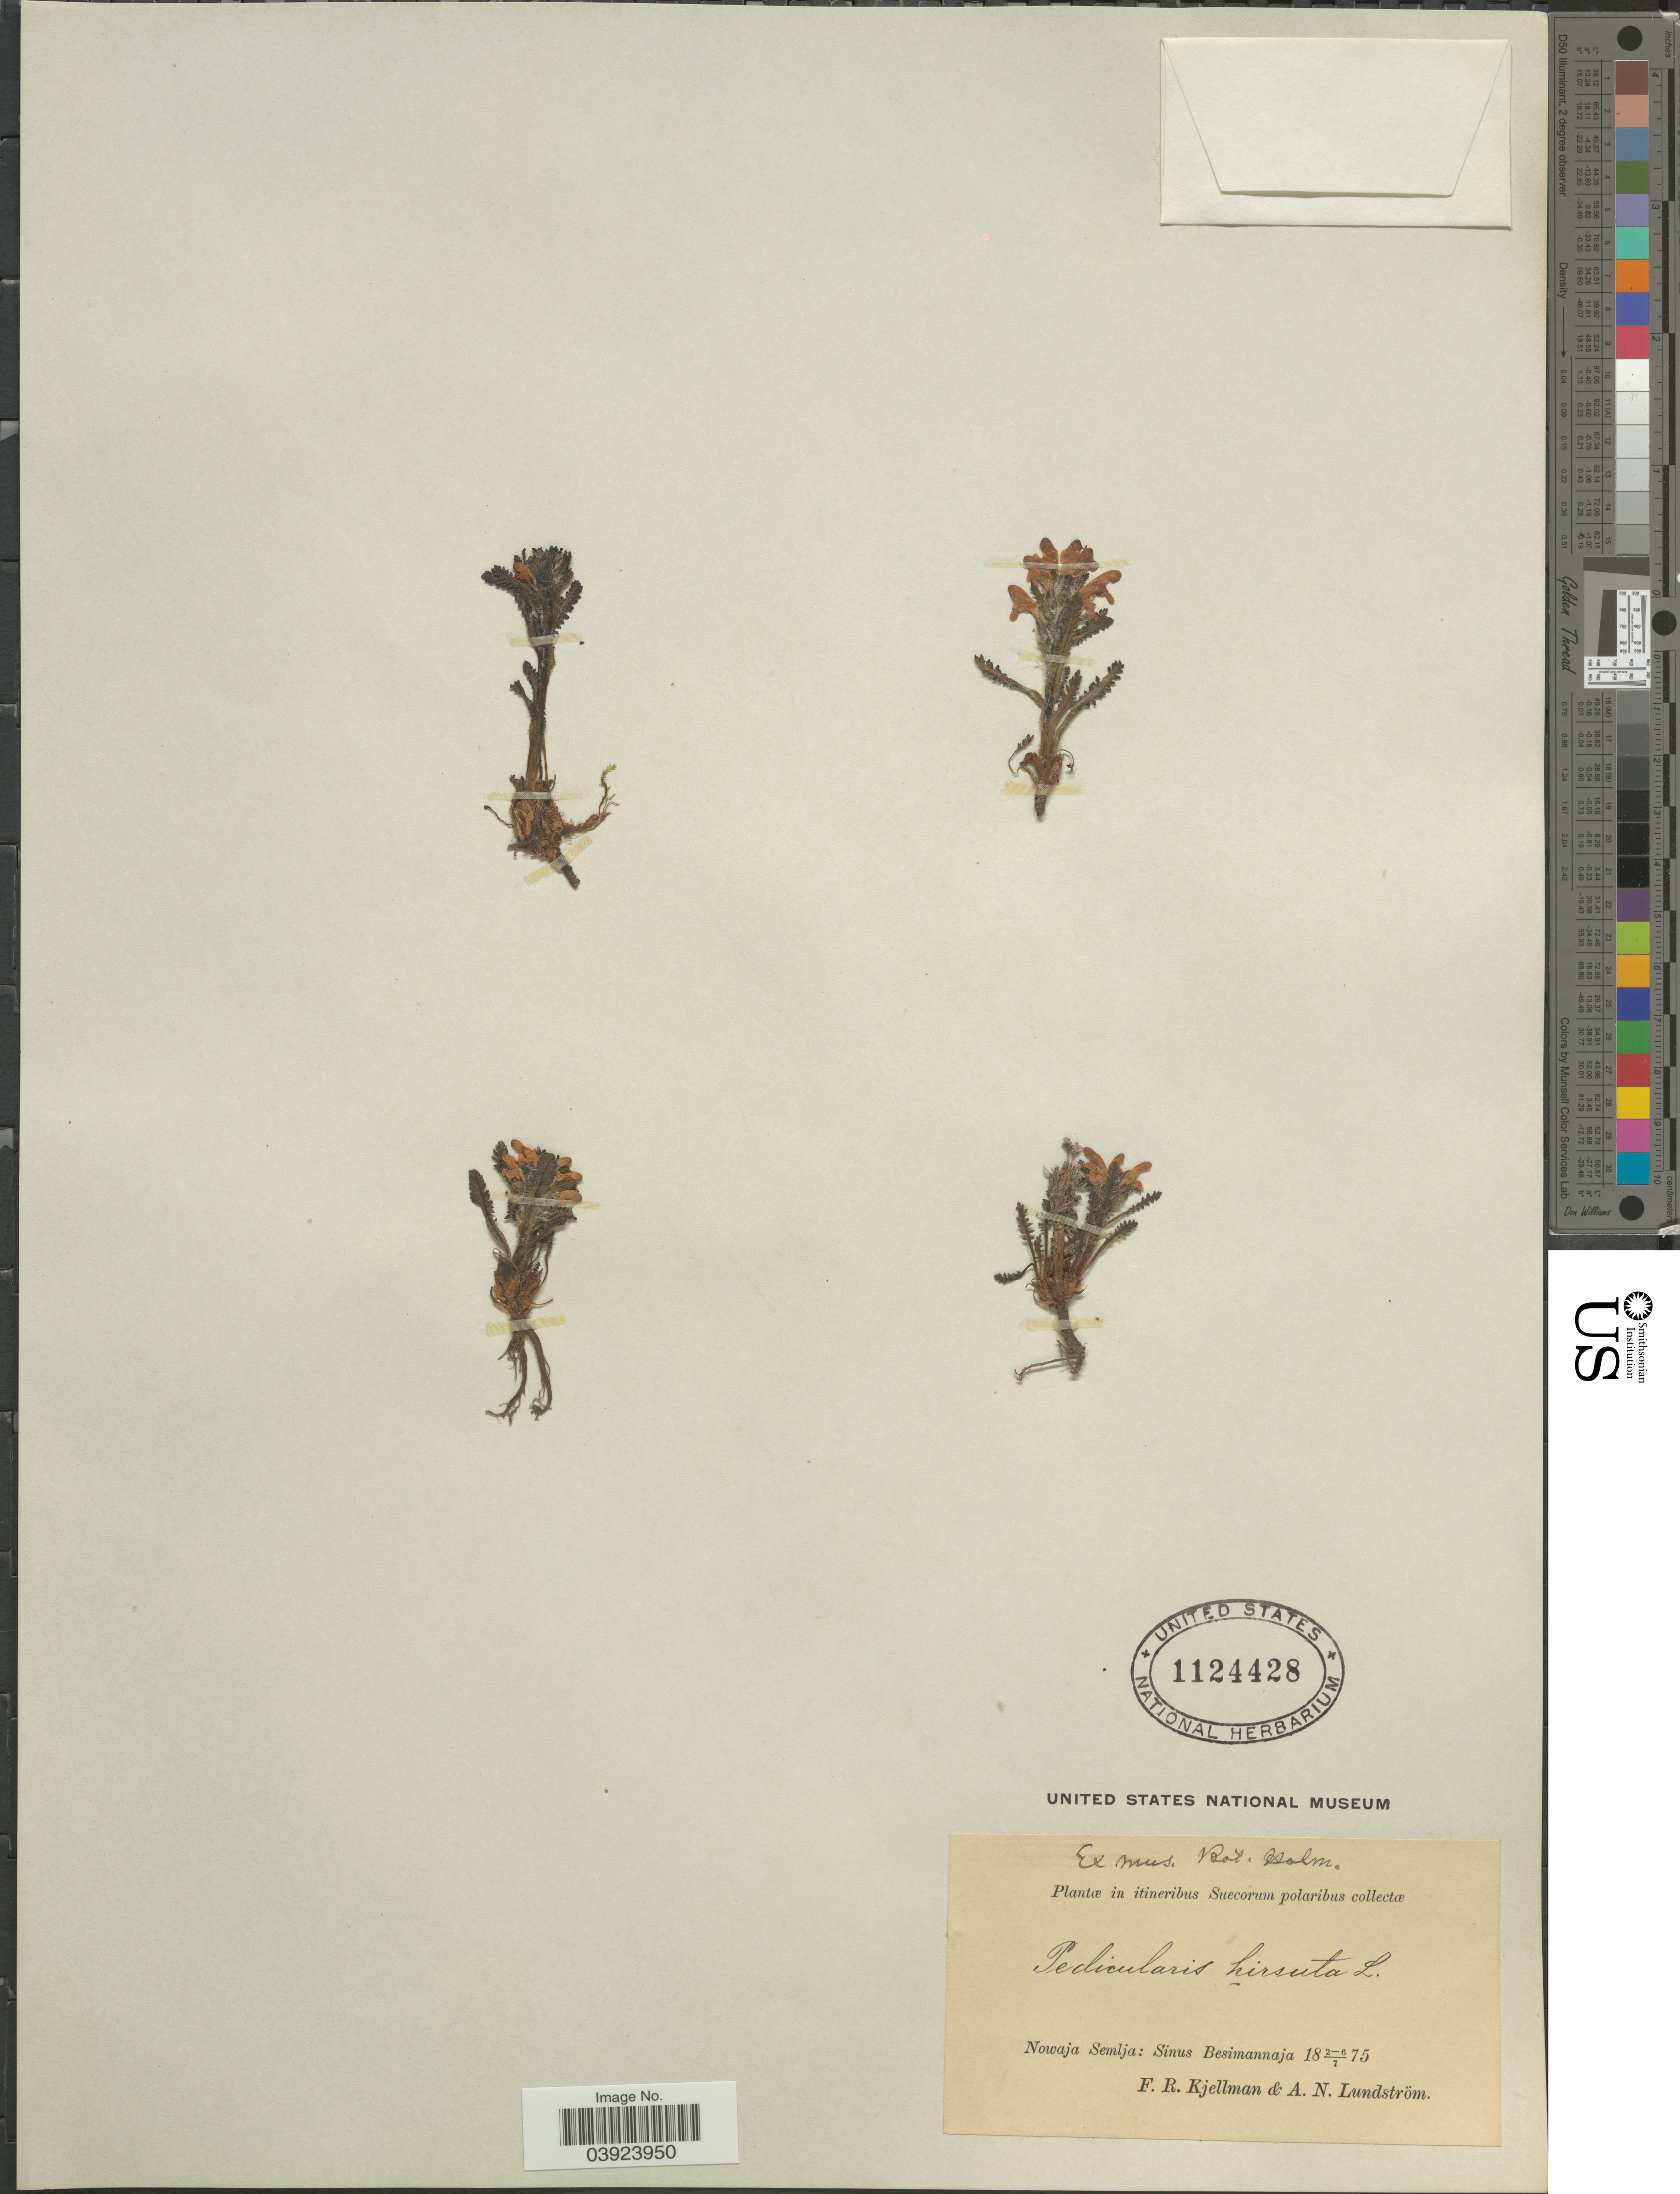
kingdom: Plantae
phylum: Tracheophyta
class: Magnoliopsida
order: Lamiales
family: Orobanchaceae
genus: Pedicularis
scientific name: Pedicularis hirsuta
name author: L.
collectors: A. N. Lundstrom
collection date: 1875-07-02/1875-07-06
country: Russian Federation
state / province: Arkhangelsk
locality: In itineribus Suecorum polaribus. Nowaja Semlja: Sinus Besimannaja.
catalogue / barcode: US 1124428